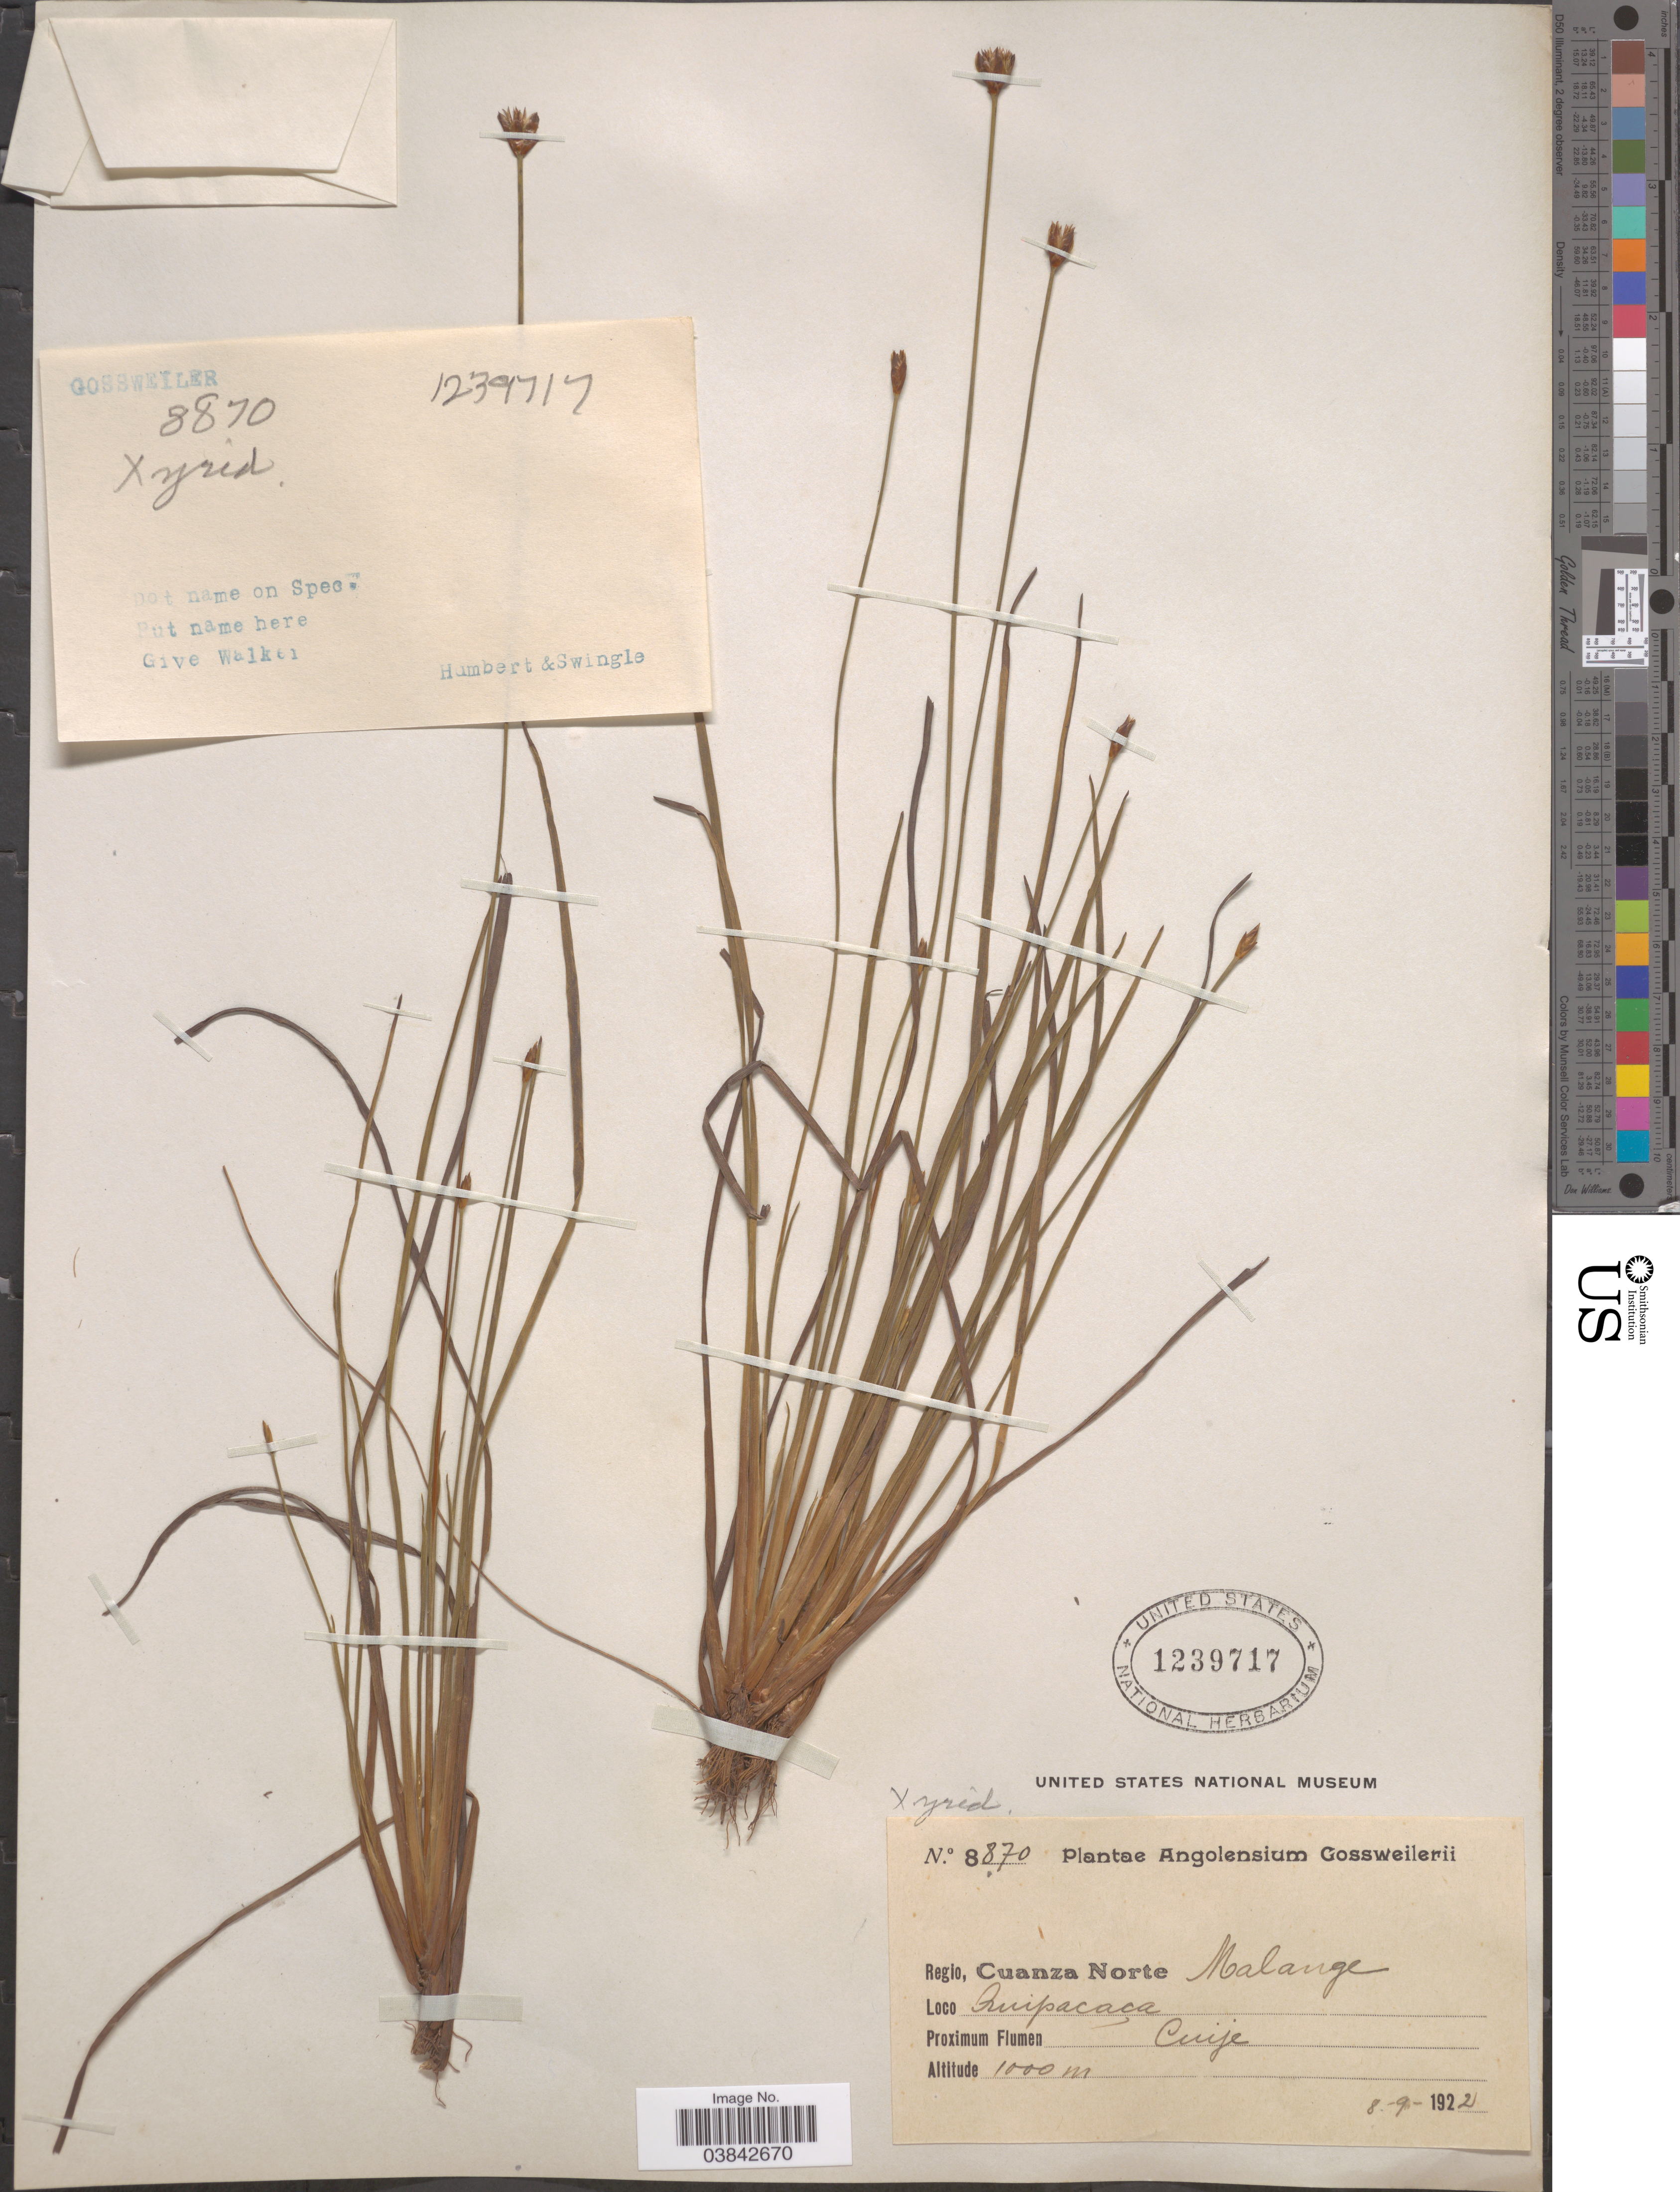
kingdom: Plantae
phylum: Tracheophyta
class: Liliopsida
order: Poales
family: Xyridaceae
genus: Xyris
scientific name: Xyris sp.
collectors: -. Gossweiler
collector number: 8870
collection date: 1922-09-08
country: Angola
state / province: Cuanza Norte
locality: Regio, Cuanza Norte Malange. Cuije.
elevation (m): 1000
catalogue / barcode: US 1239717